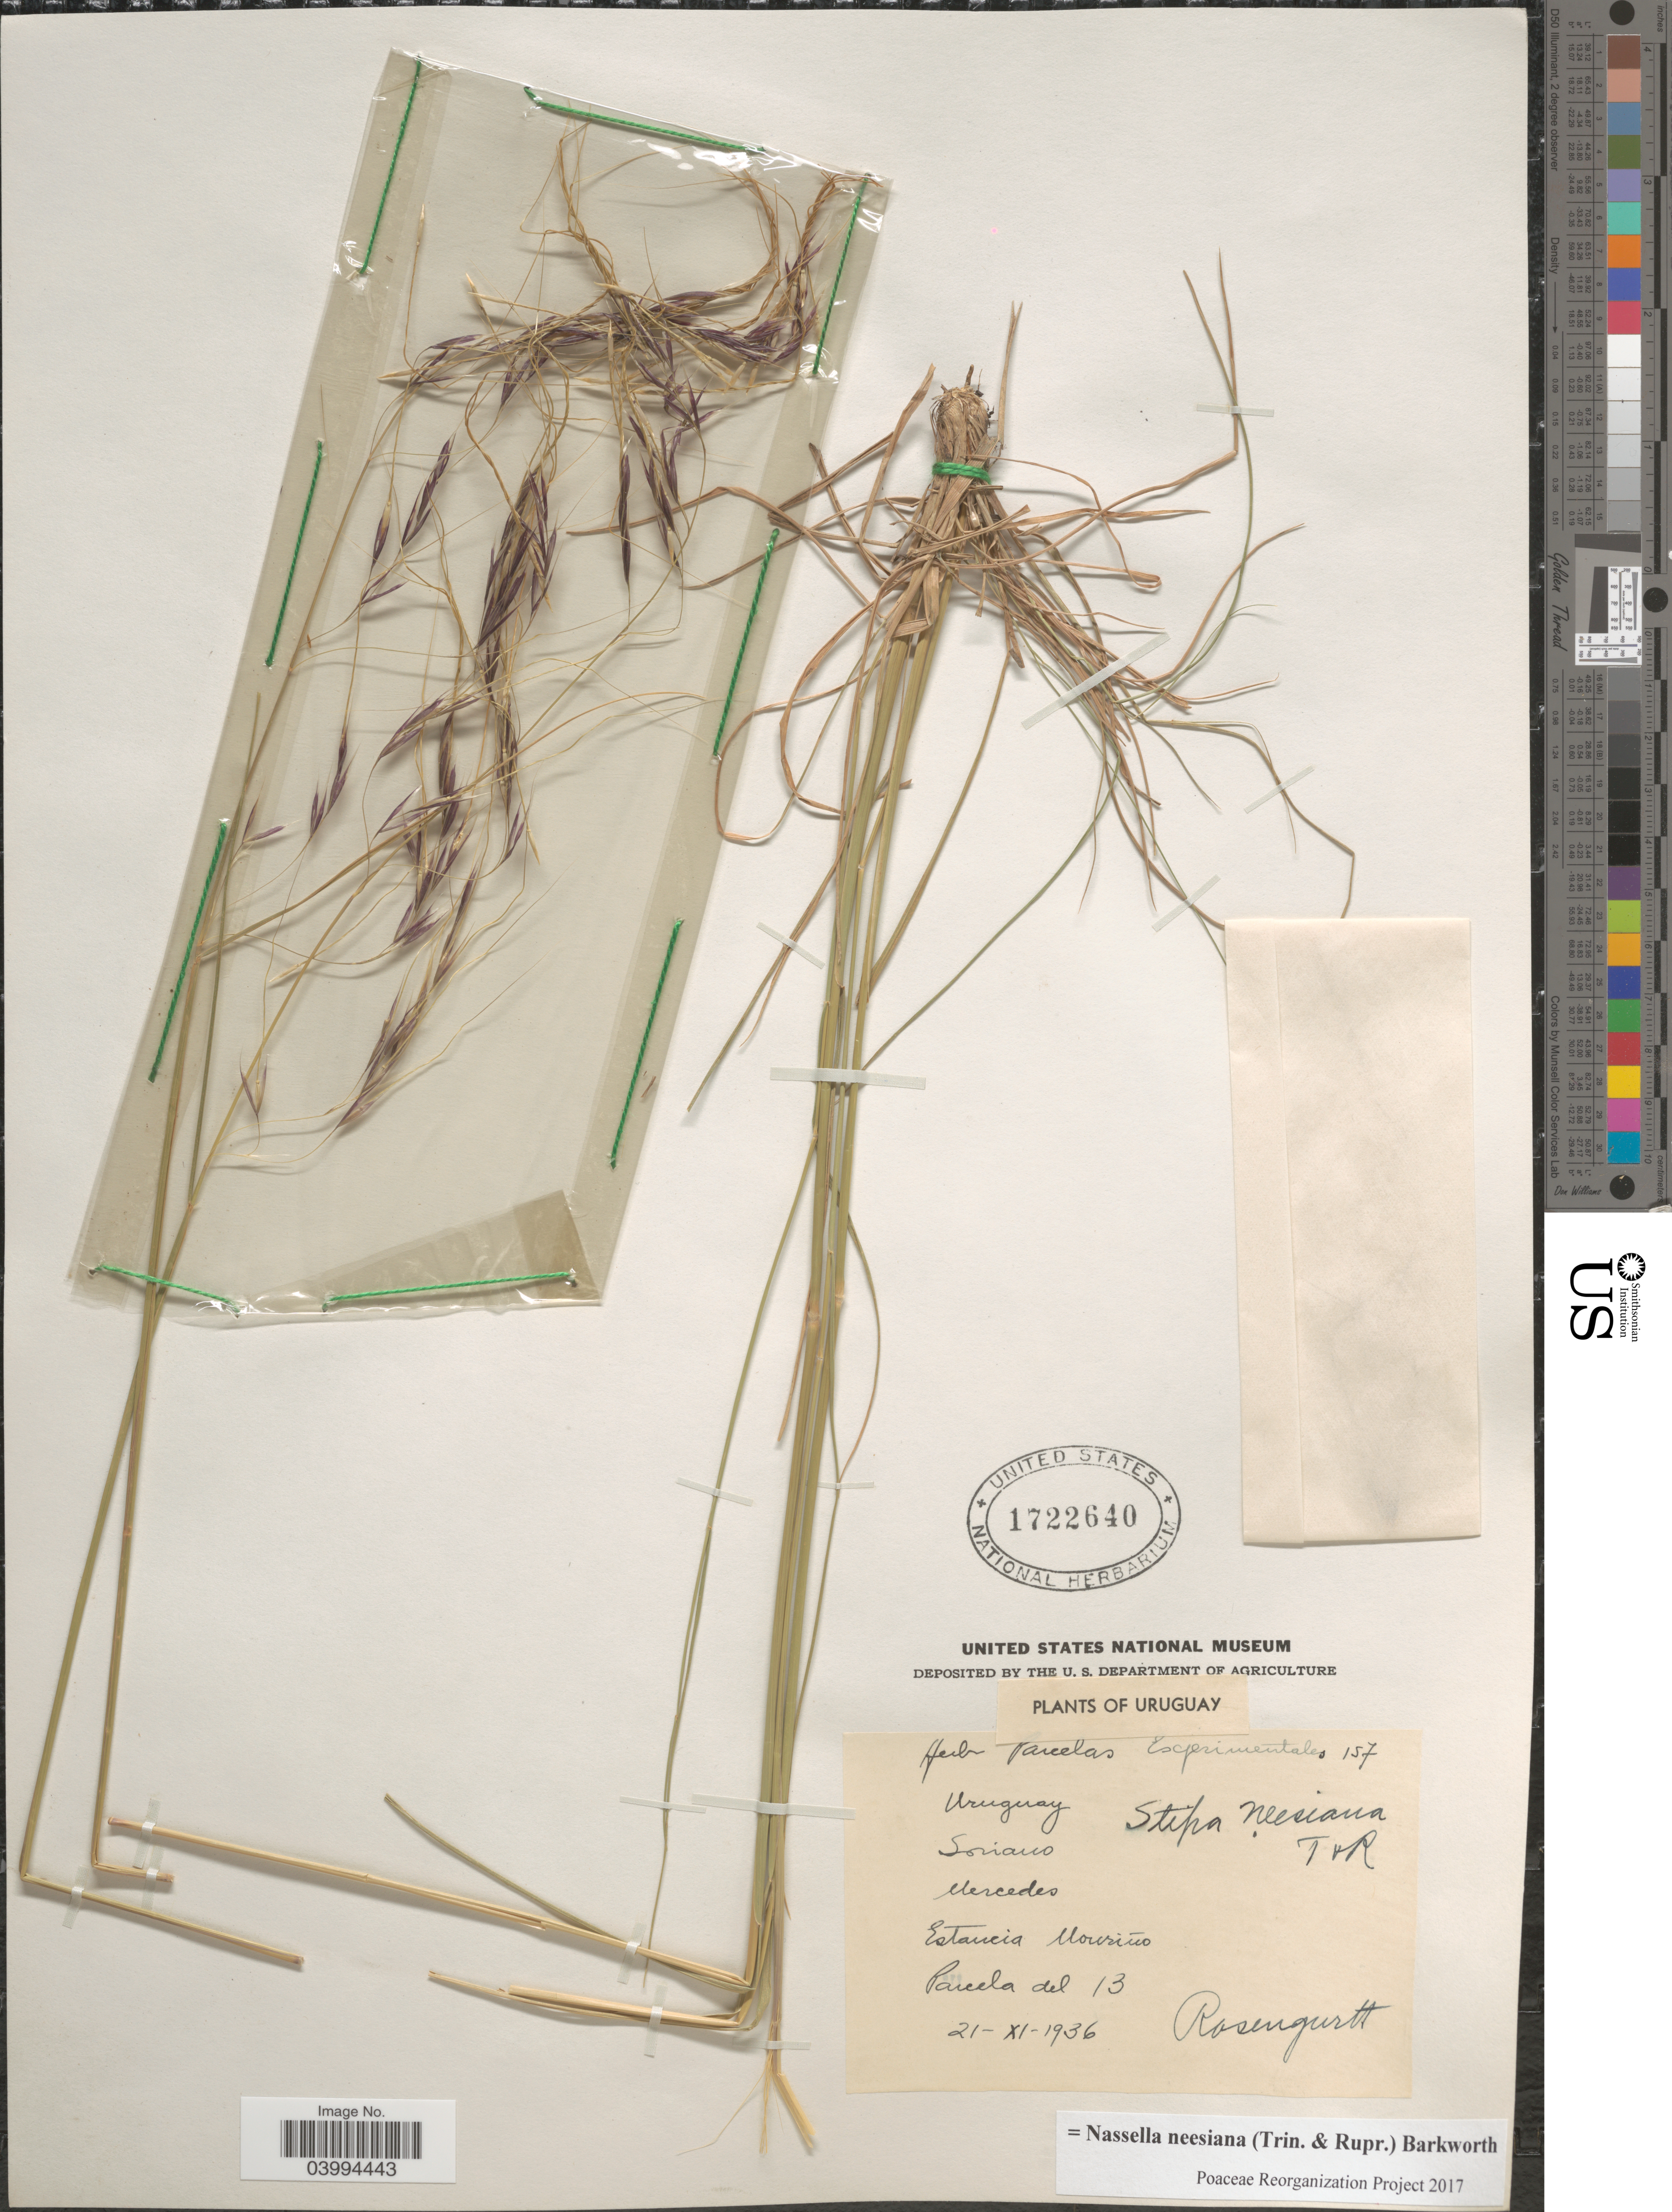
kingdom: Plantae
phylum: Tracheophyta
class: Liliopsida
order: Poales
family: Poaceae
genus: Nassella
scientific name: Nassella neesiana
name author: (Trin. & Rupr.) Barkworth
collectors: Rosengurtt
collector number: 157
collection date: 1936-11-21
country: Uruguay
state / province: Soriano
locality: Mercedes. Estancia Mouriño. Parcela del 13.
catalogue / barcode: US 1722640